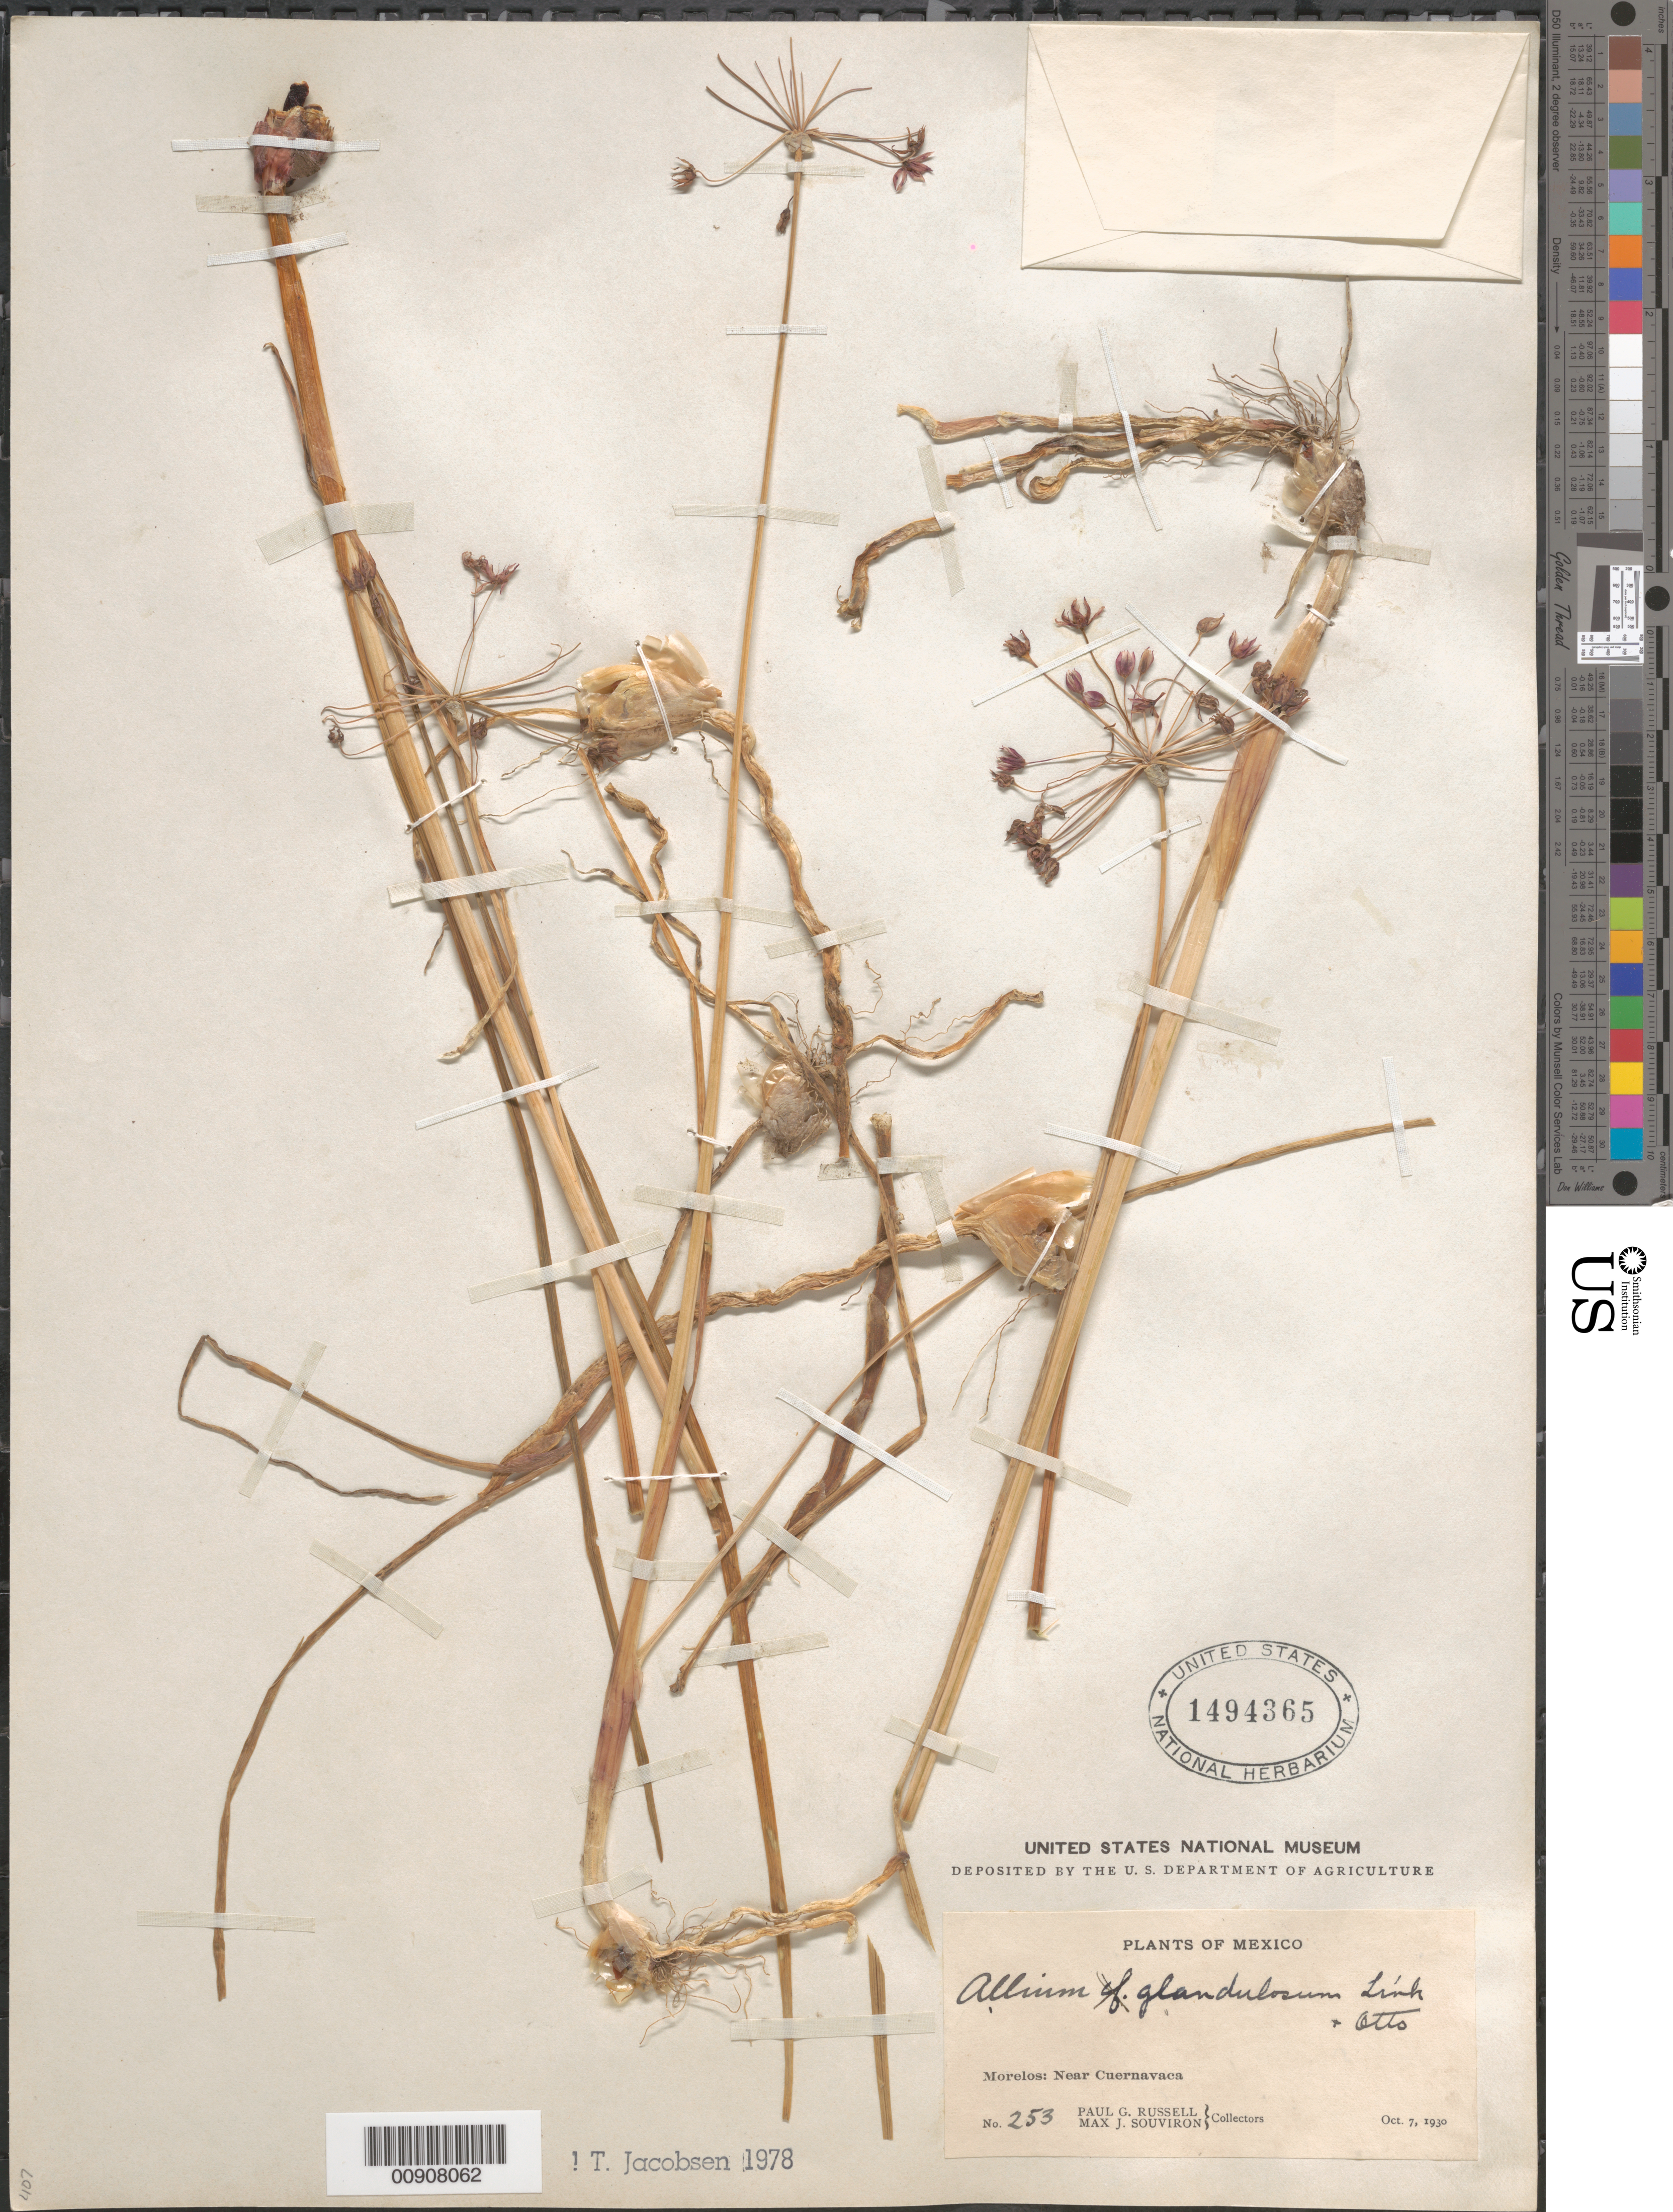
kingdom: Plantae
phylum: Tracheophyta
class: Liliopsida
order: Asparagales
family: Amaryllidaceae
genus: Allium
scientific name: Allium glandulosum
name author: Link & Otto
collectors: P. G. Russell & M. J. Souviron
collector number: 253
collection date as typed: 07 Oct 1930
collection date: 1930-10-07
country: Mexico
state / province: Morelos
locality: Morelos: Near Cuernavaca.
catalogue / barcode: US 1494365